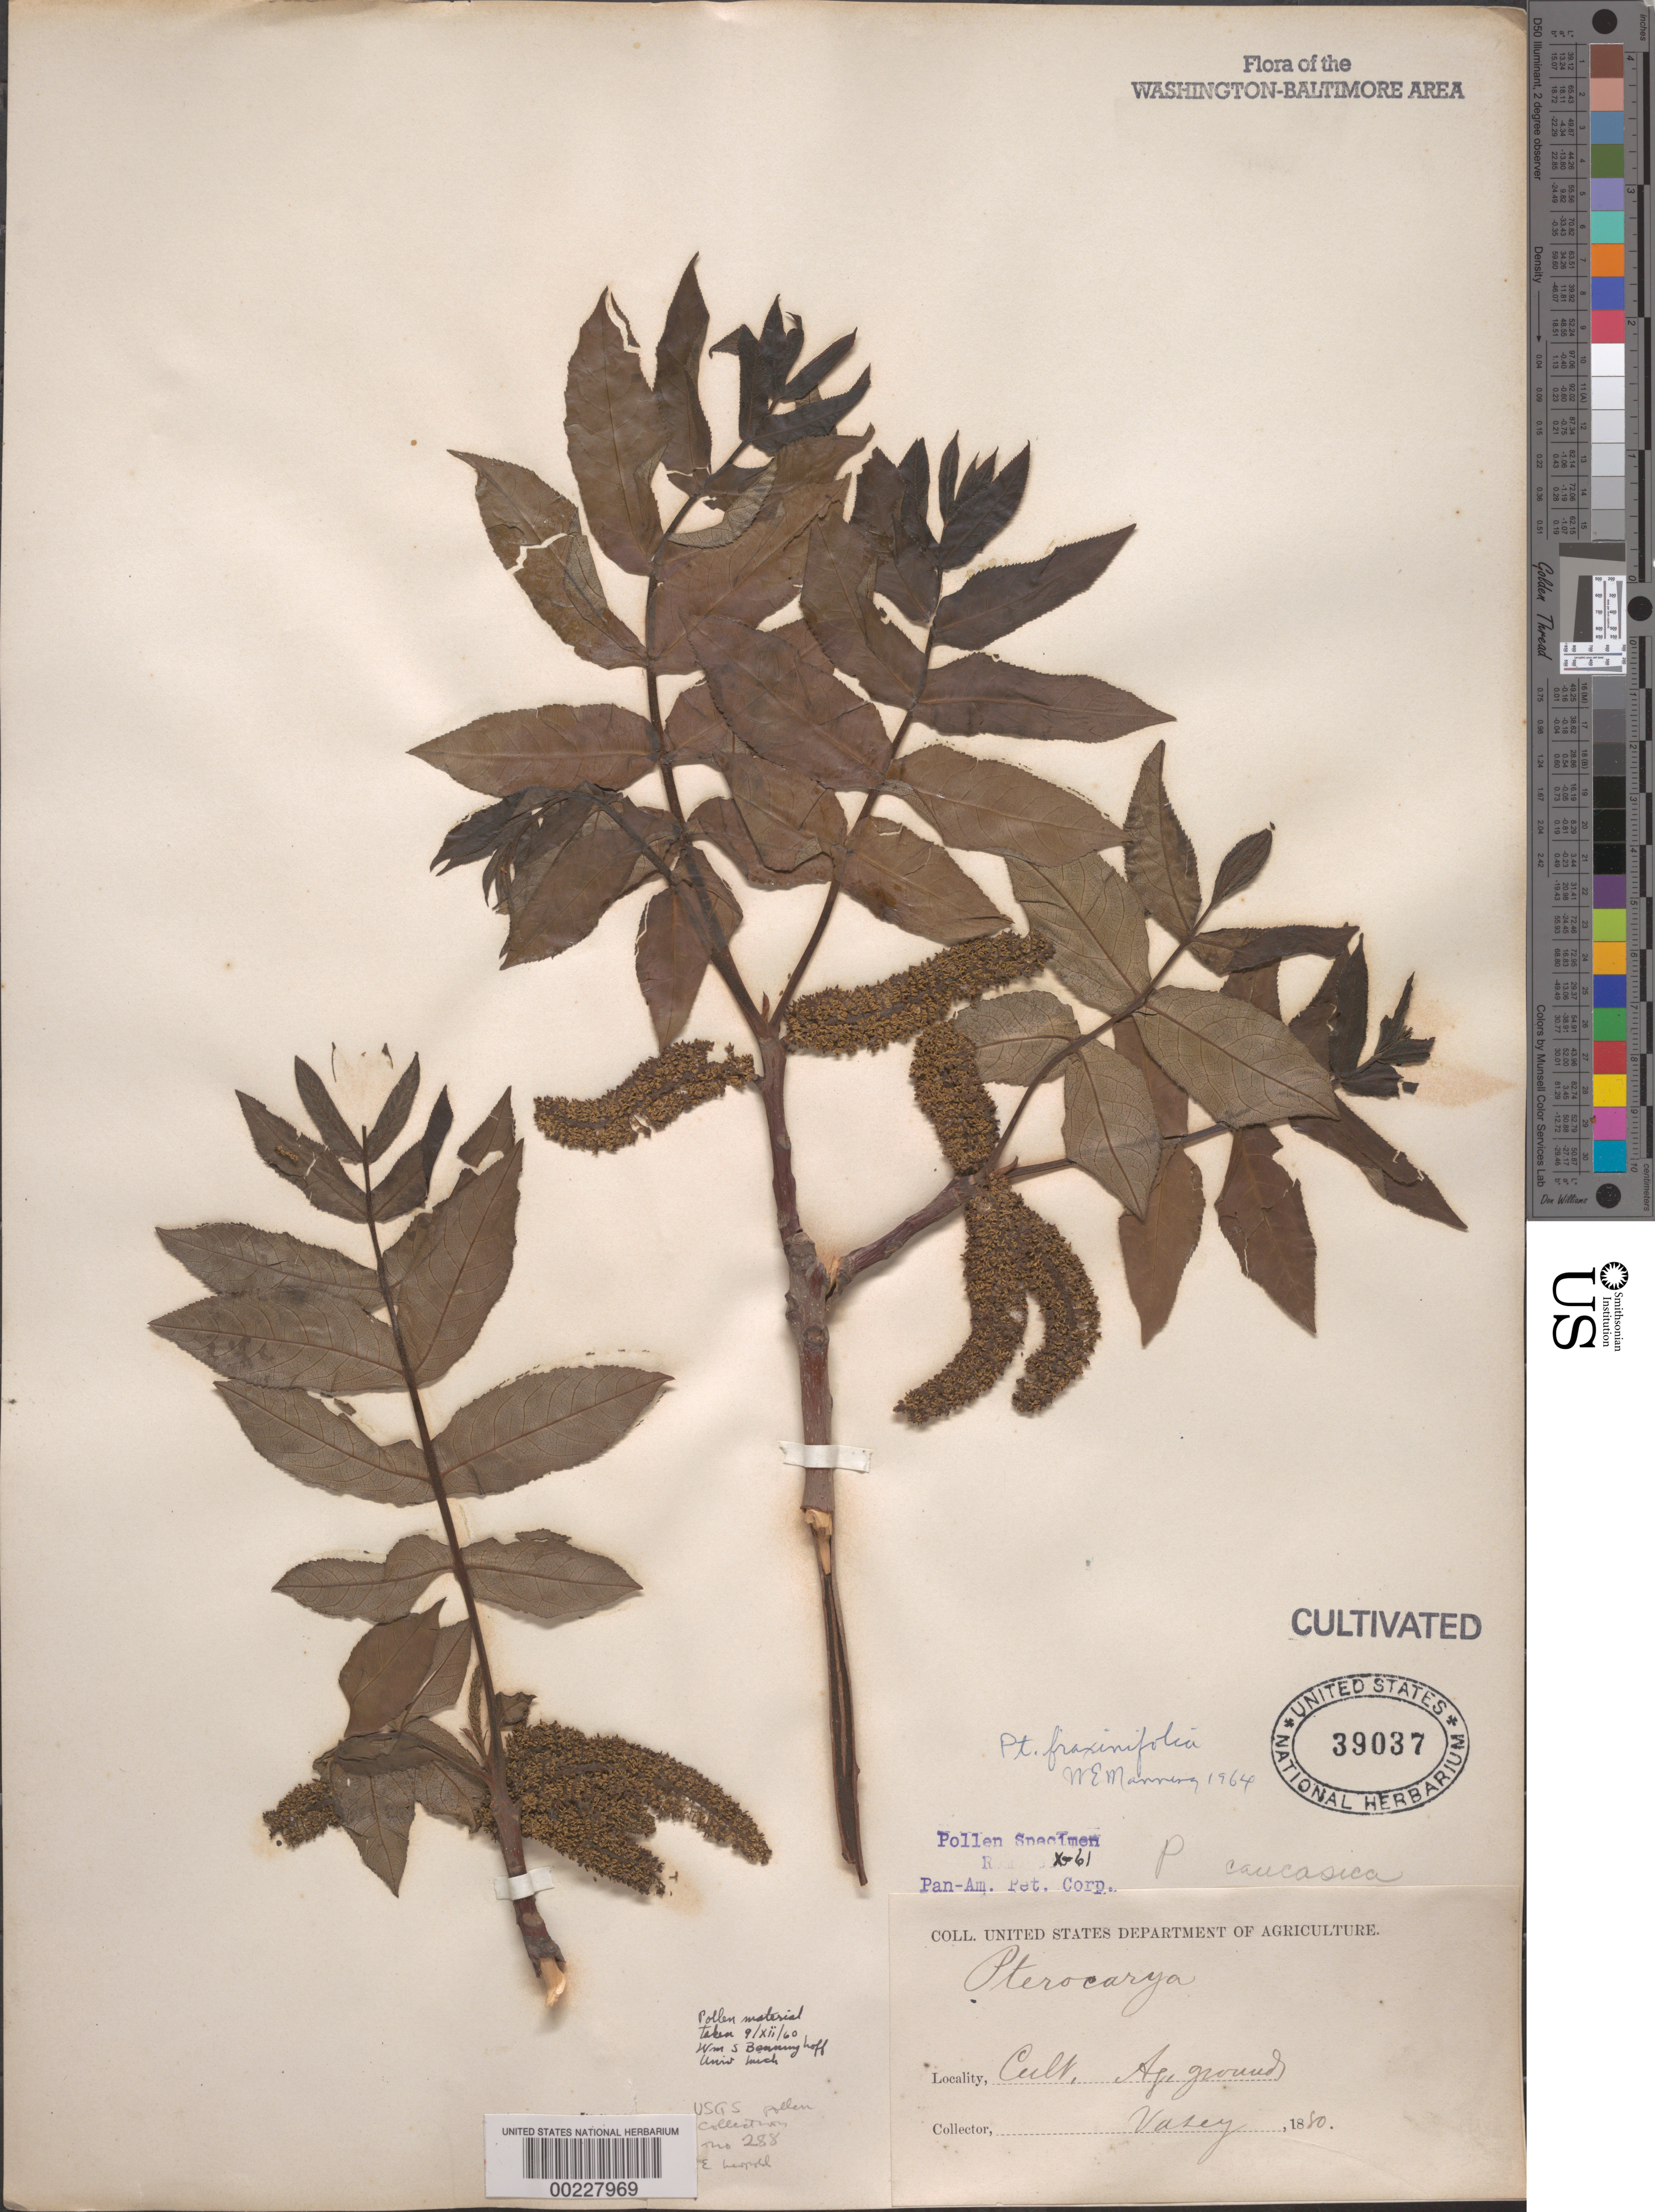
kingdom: Plantae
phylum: Tracheophyta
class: Magnoliopsida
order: Fagales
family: Juglandaceae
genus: Pterocarya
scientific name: Pterocarya fraxinifolia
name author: Spach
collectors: G. R. Vasey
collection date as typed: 1880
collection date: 1880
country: United States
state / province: District of Columbia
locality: Agricultural grounds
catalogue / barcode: US 39037